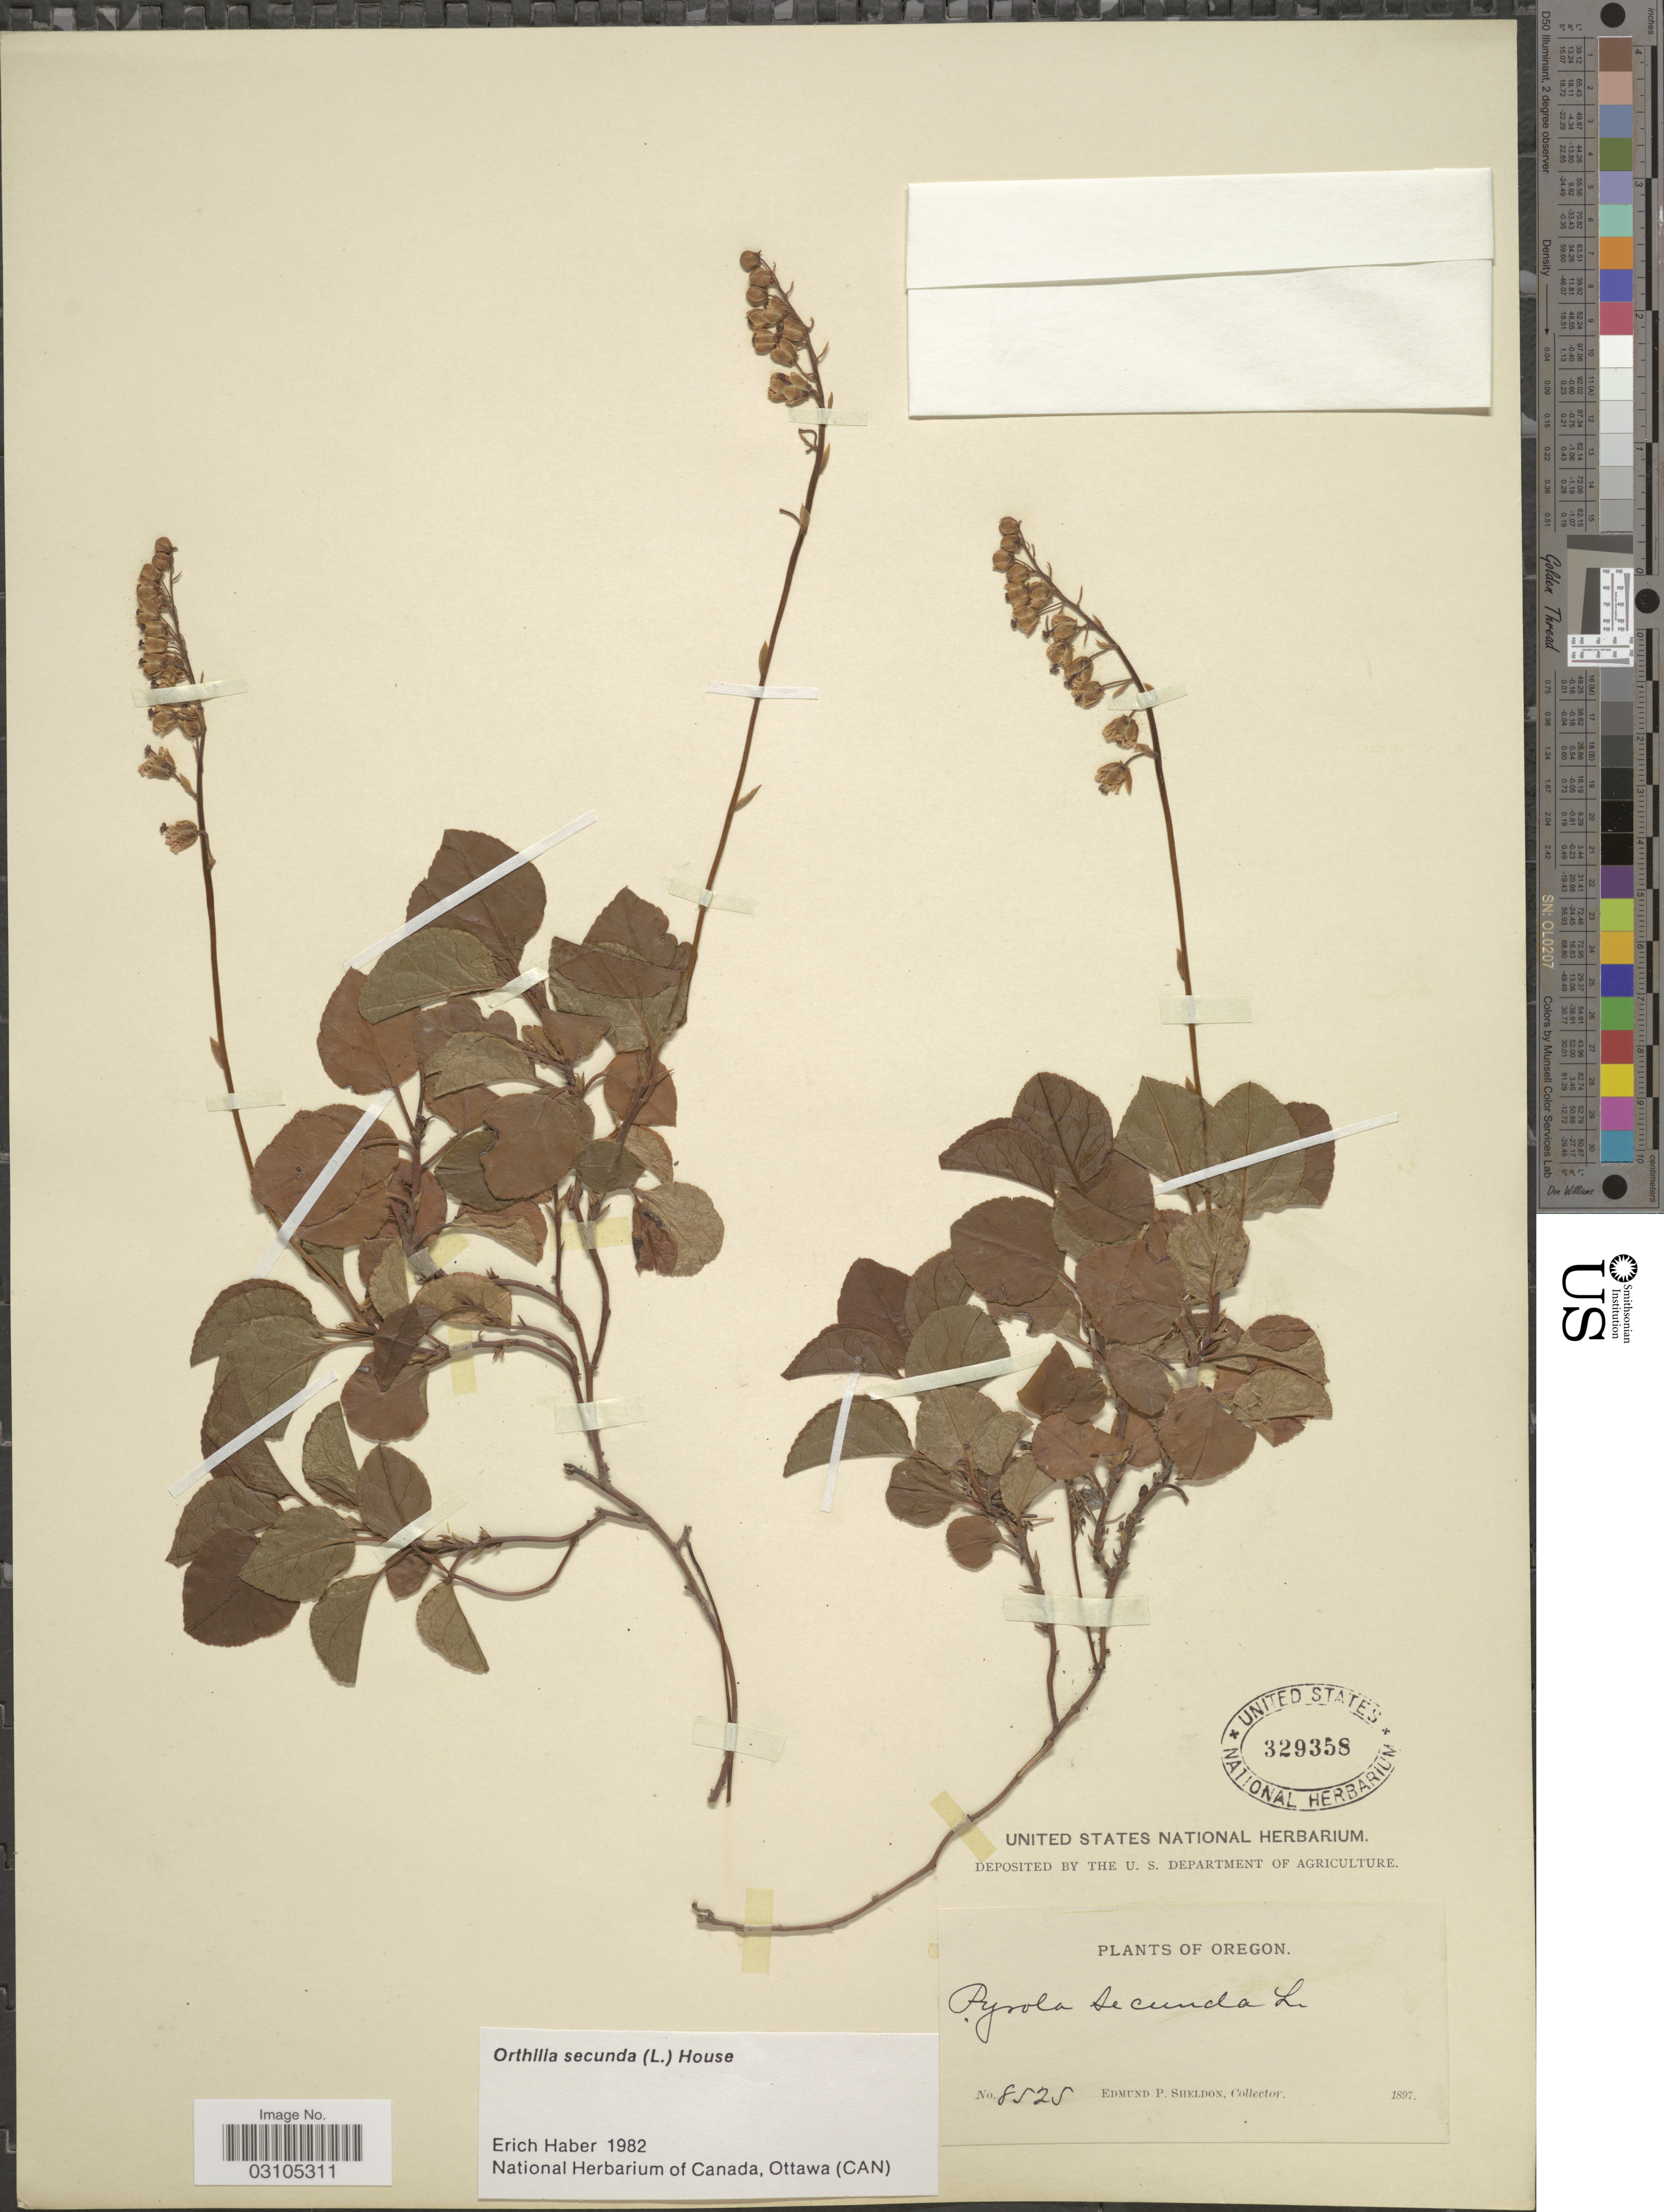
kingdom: Plantae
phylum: Tracheophyta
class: Magnoliopsida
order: Ericales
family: Ericaceae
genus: Orthilia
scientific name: Orthilia secunda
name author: (L.) House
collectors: E. P. Sheldon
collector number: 8525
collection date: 1897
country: United States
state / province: Oregon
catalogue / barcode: US 329358